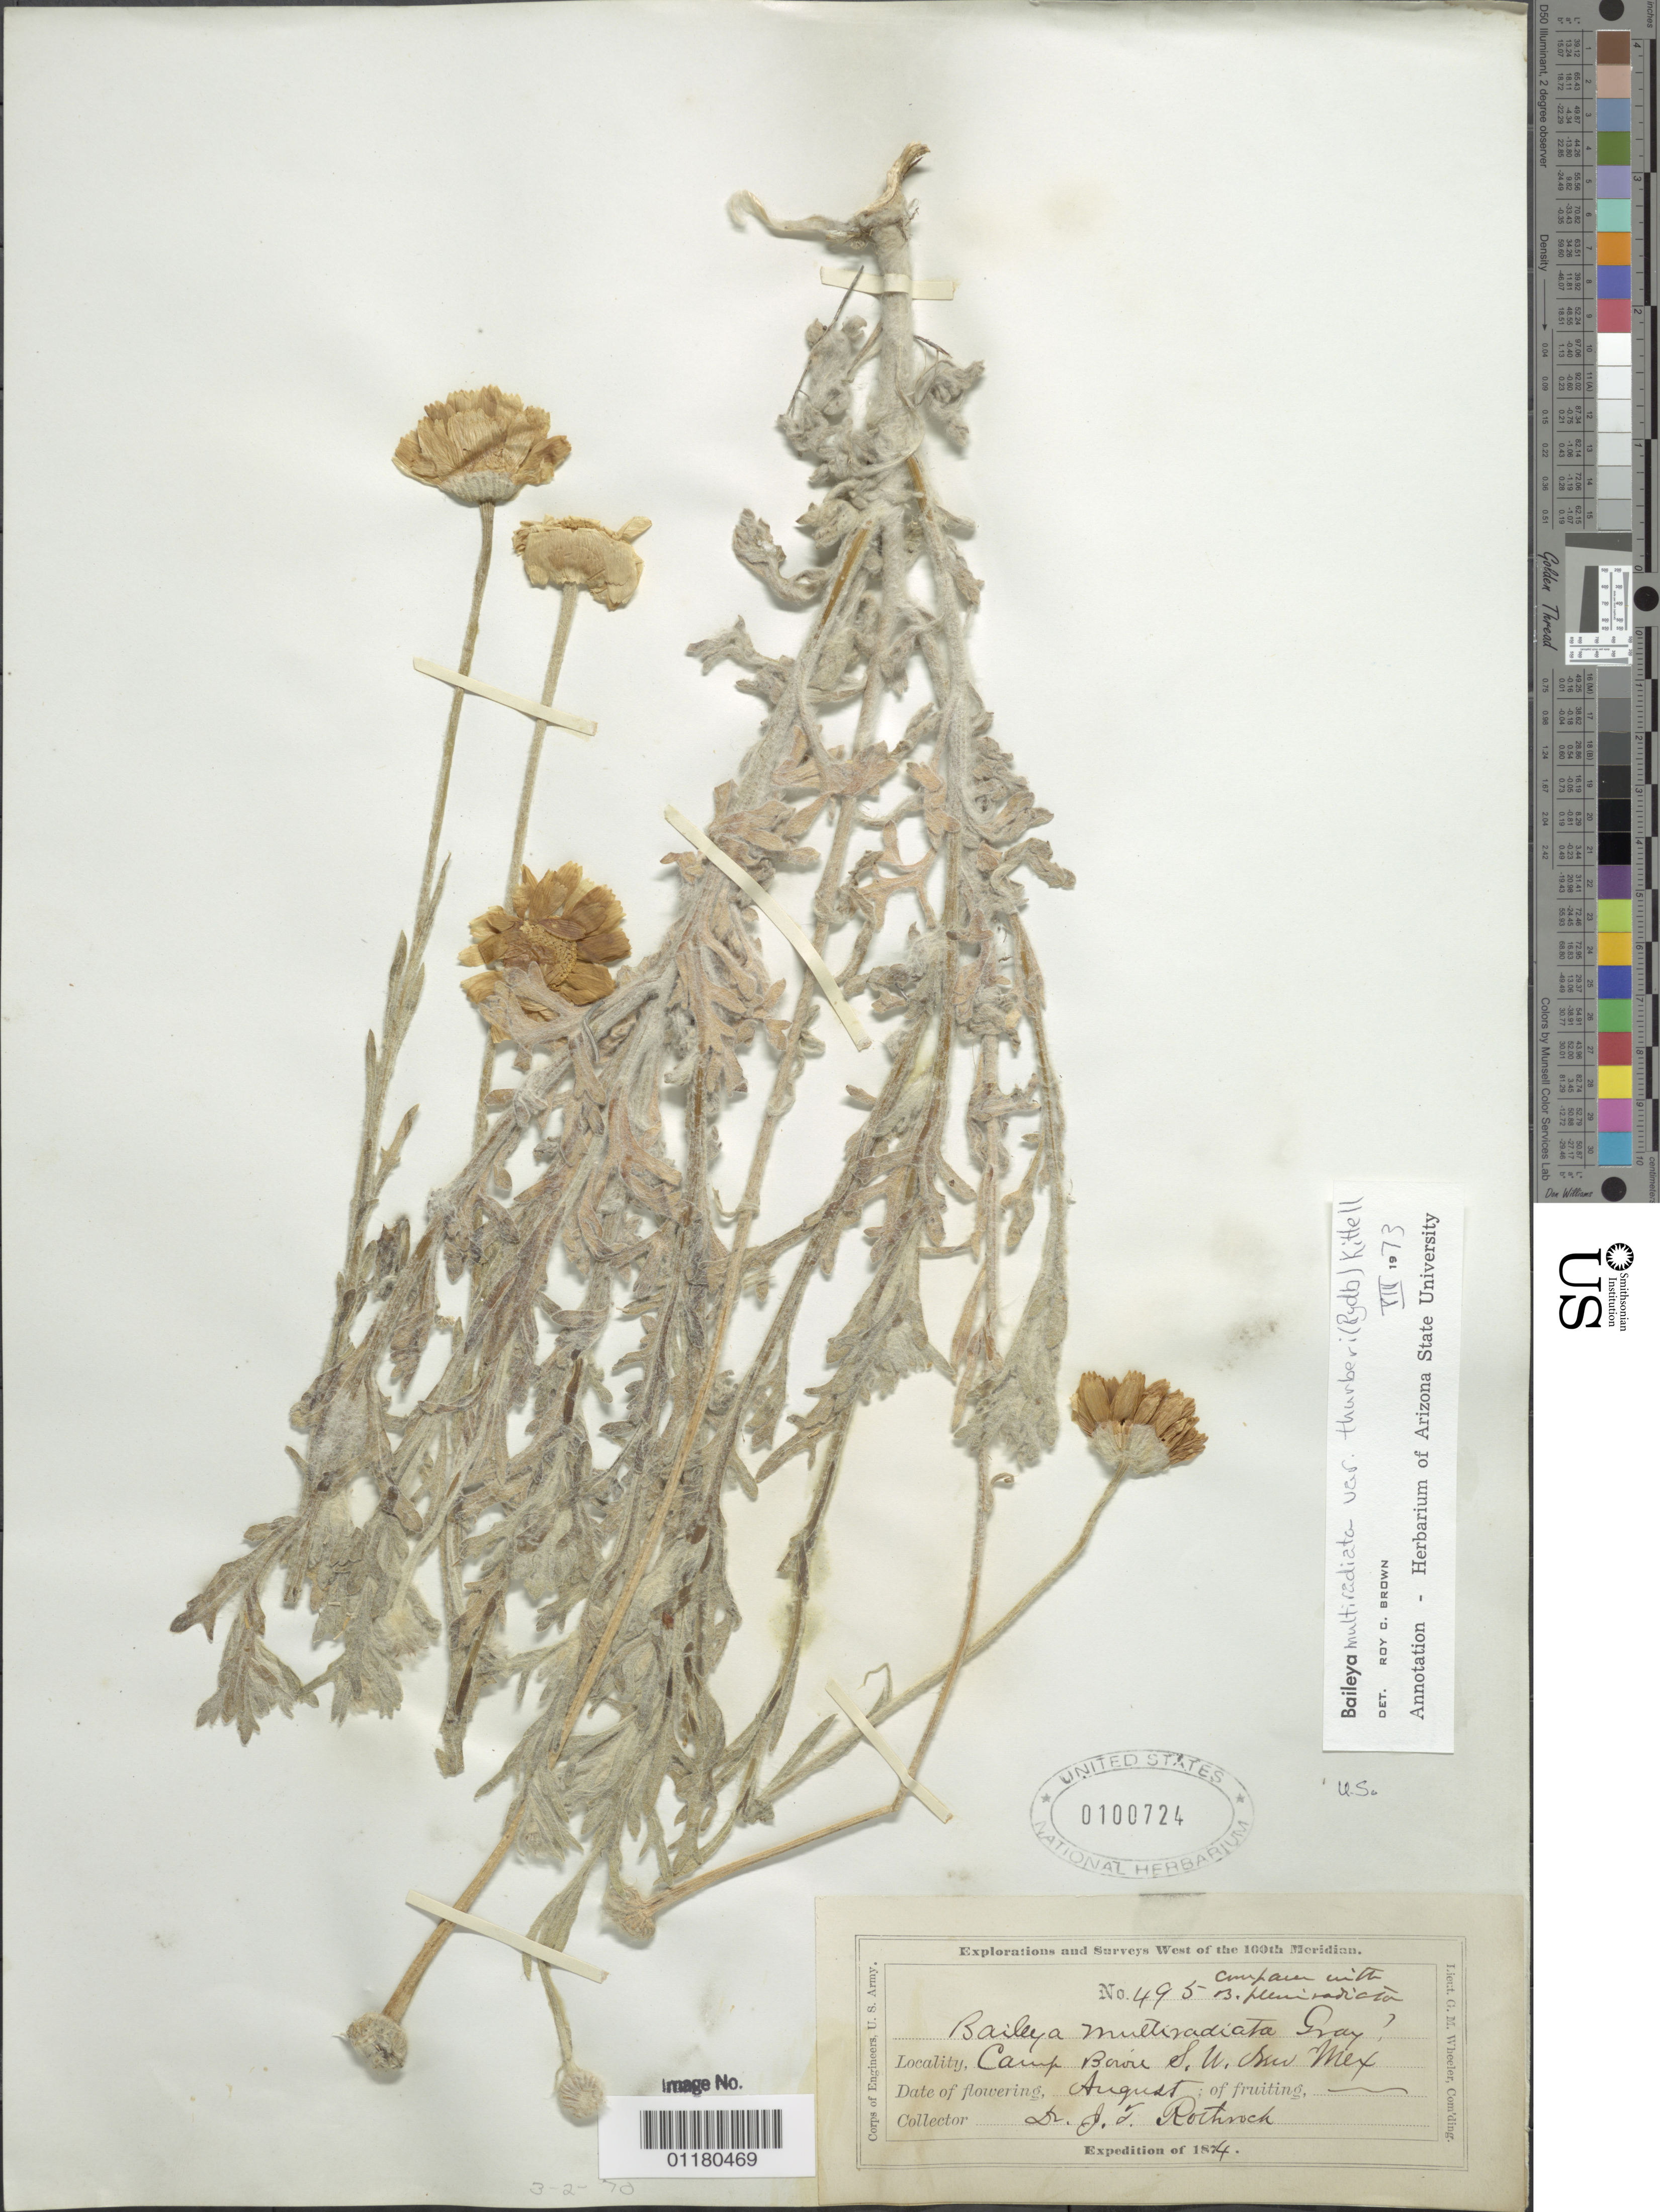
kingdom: Plantae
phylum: Tracheophyta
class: Magnoliopsida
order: Asterales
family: Asteraceae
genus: Baileya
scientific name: Baileya multiradiata var. thurberi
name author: (Rydb.) Kittell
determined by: Brown, Roy C.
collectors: J. T. Rothrock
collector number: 495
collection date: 1874-08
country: United States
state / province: New Mexico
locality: Camp Bowie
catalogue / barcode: US 100724